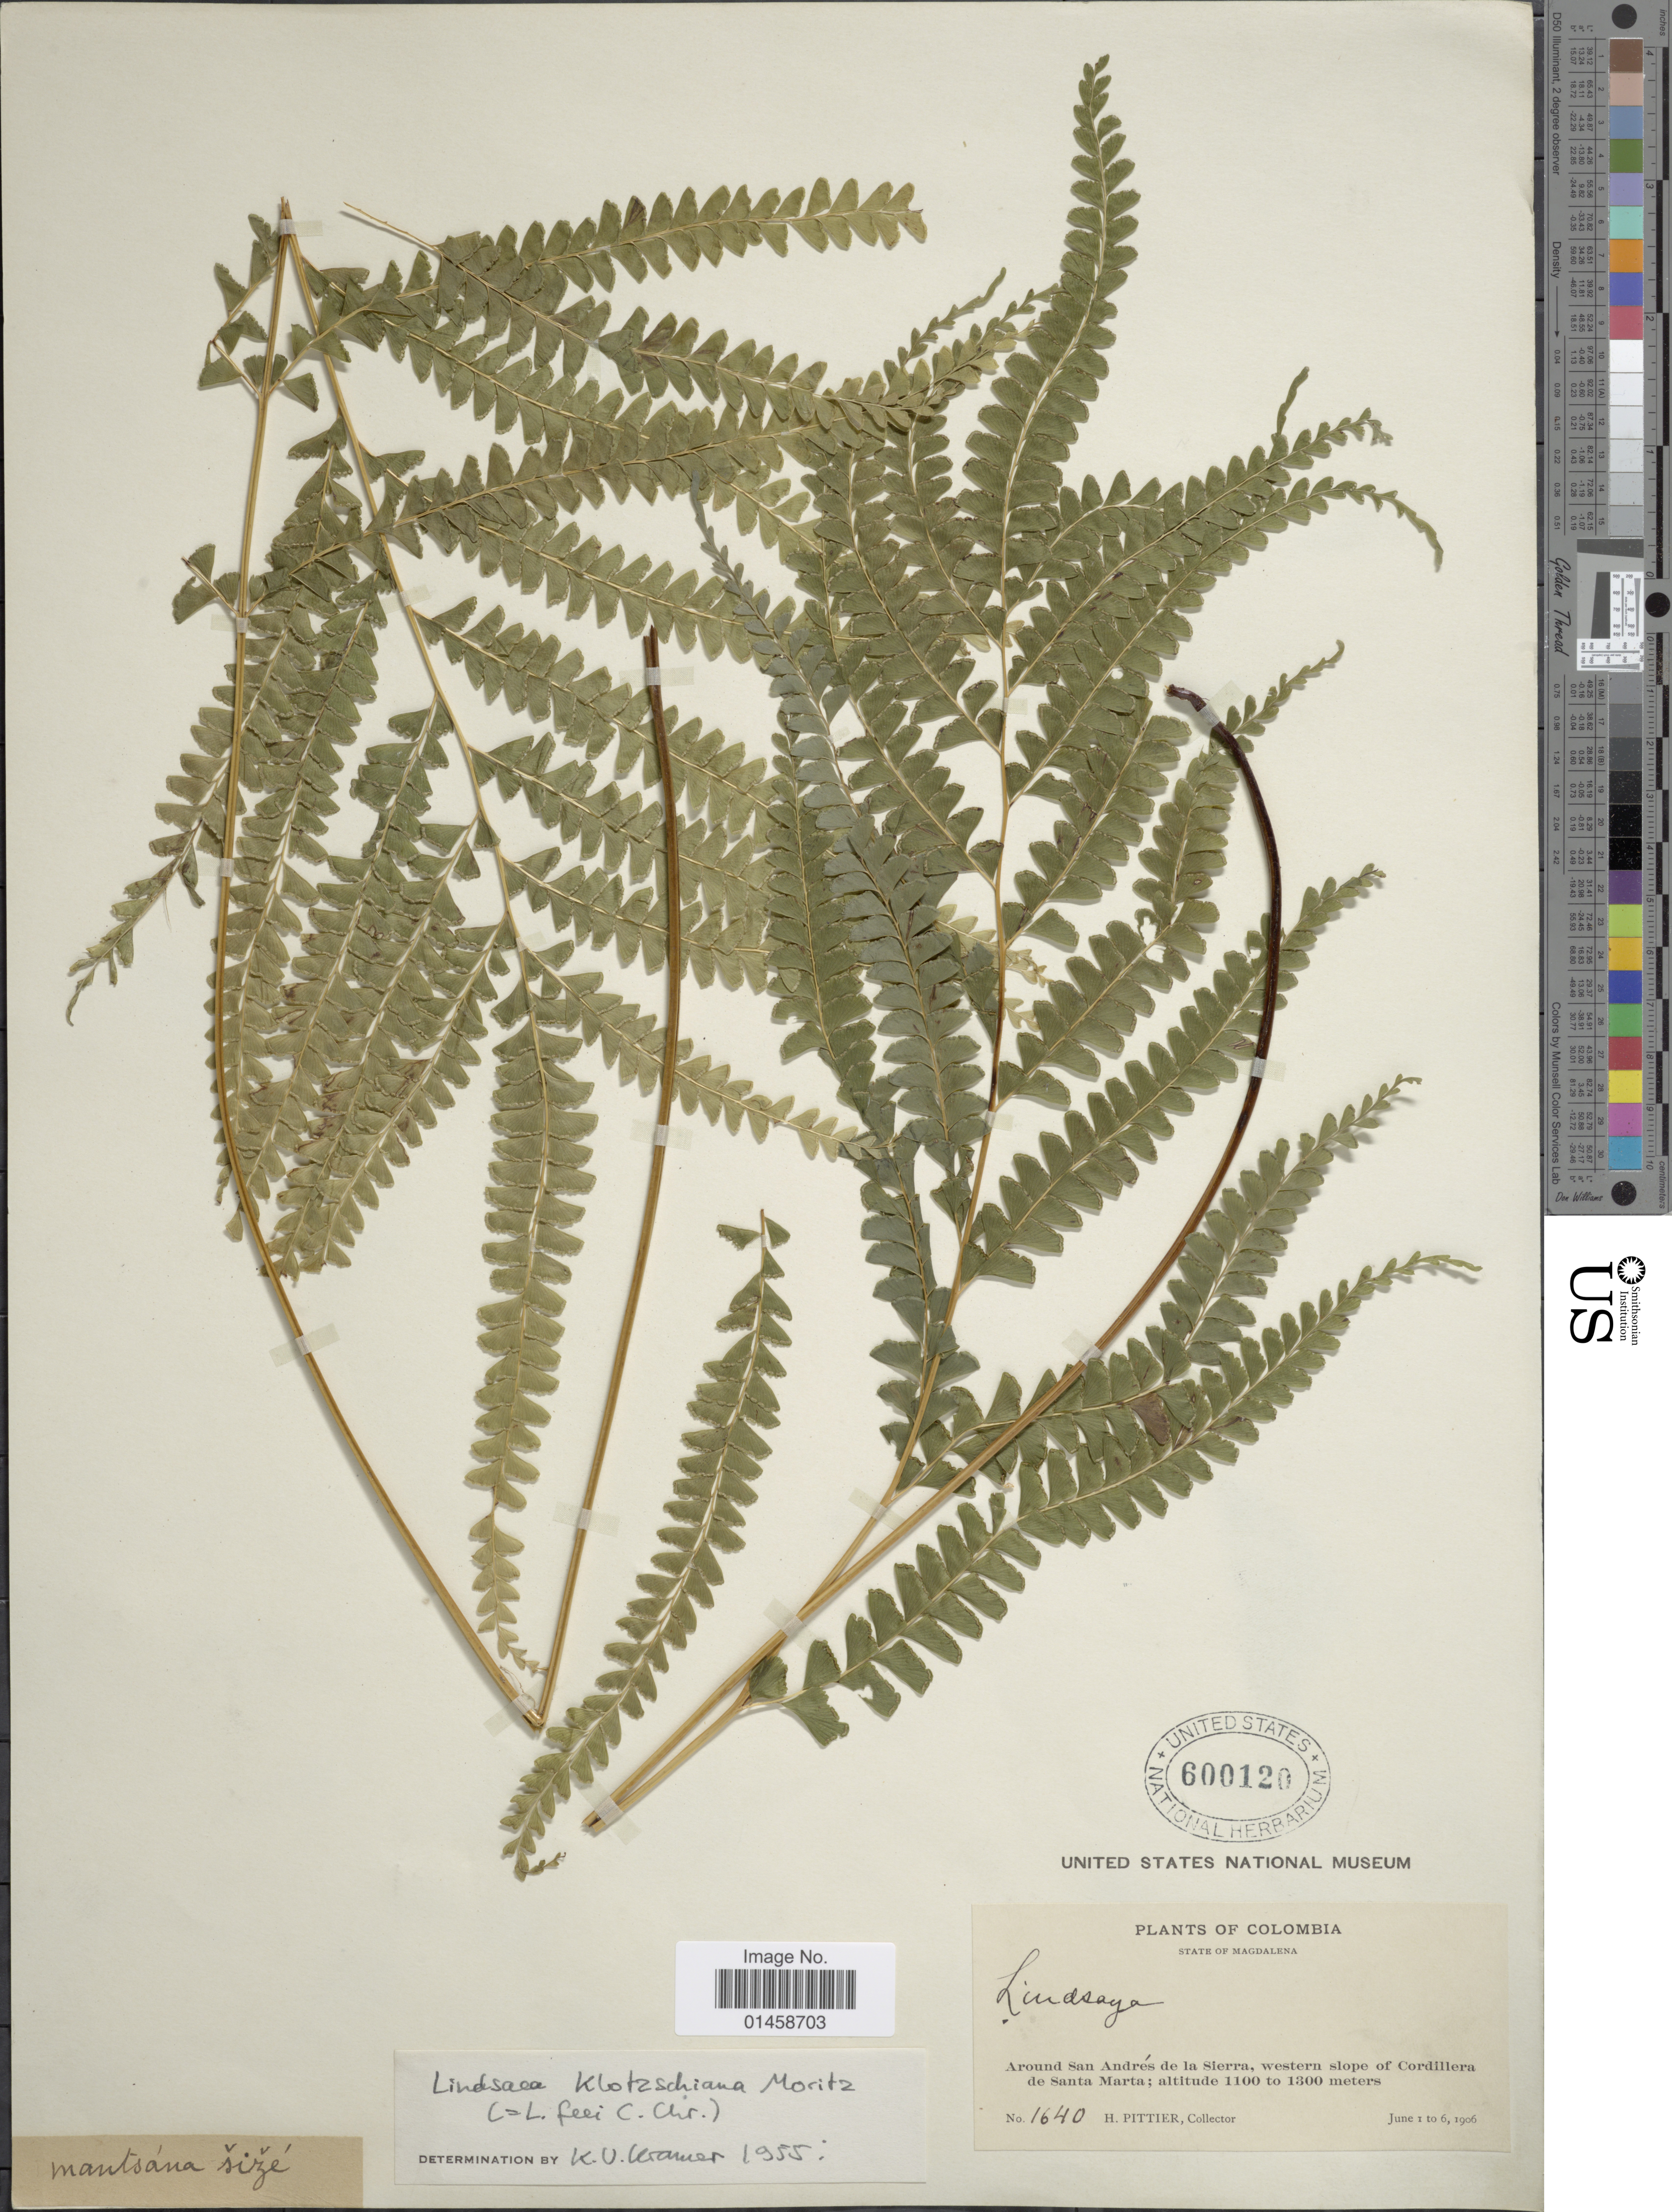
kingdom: Plantae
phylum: Tracheophyta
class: Polypodiopsida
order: Polypodiales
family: Lindsaeaceae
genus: Lindsaea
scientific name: Lindsaea klotzchiana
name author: Moritz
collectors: H. F. Pittier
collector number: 1640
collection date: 1906-06-01/1906-06-06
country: Colombia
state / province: Magdalena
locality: Around San Andrés de la Sierra, western slope of Cordillera de Santa Marta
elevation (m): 1100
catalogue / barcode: US 600120